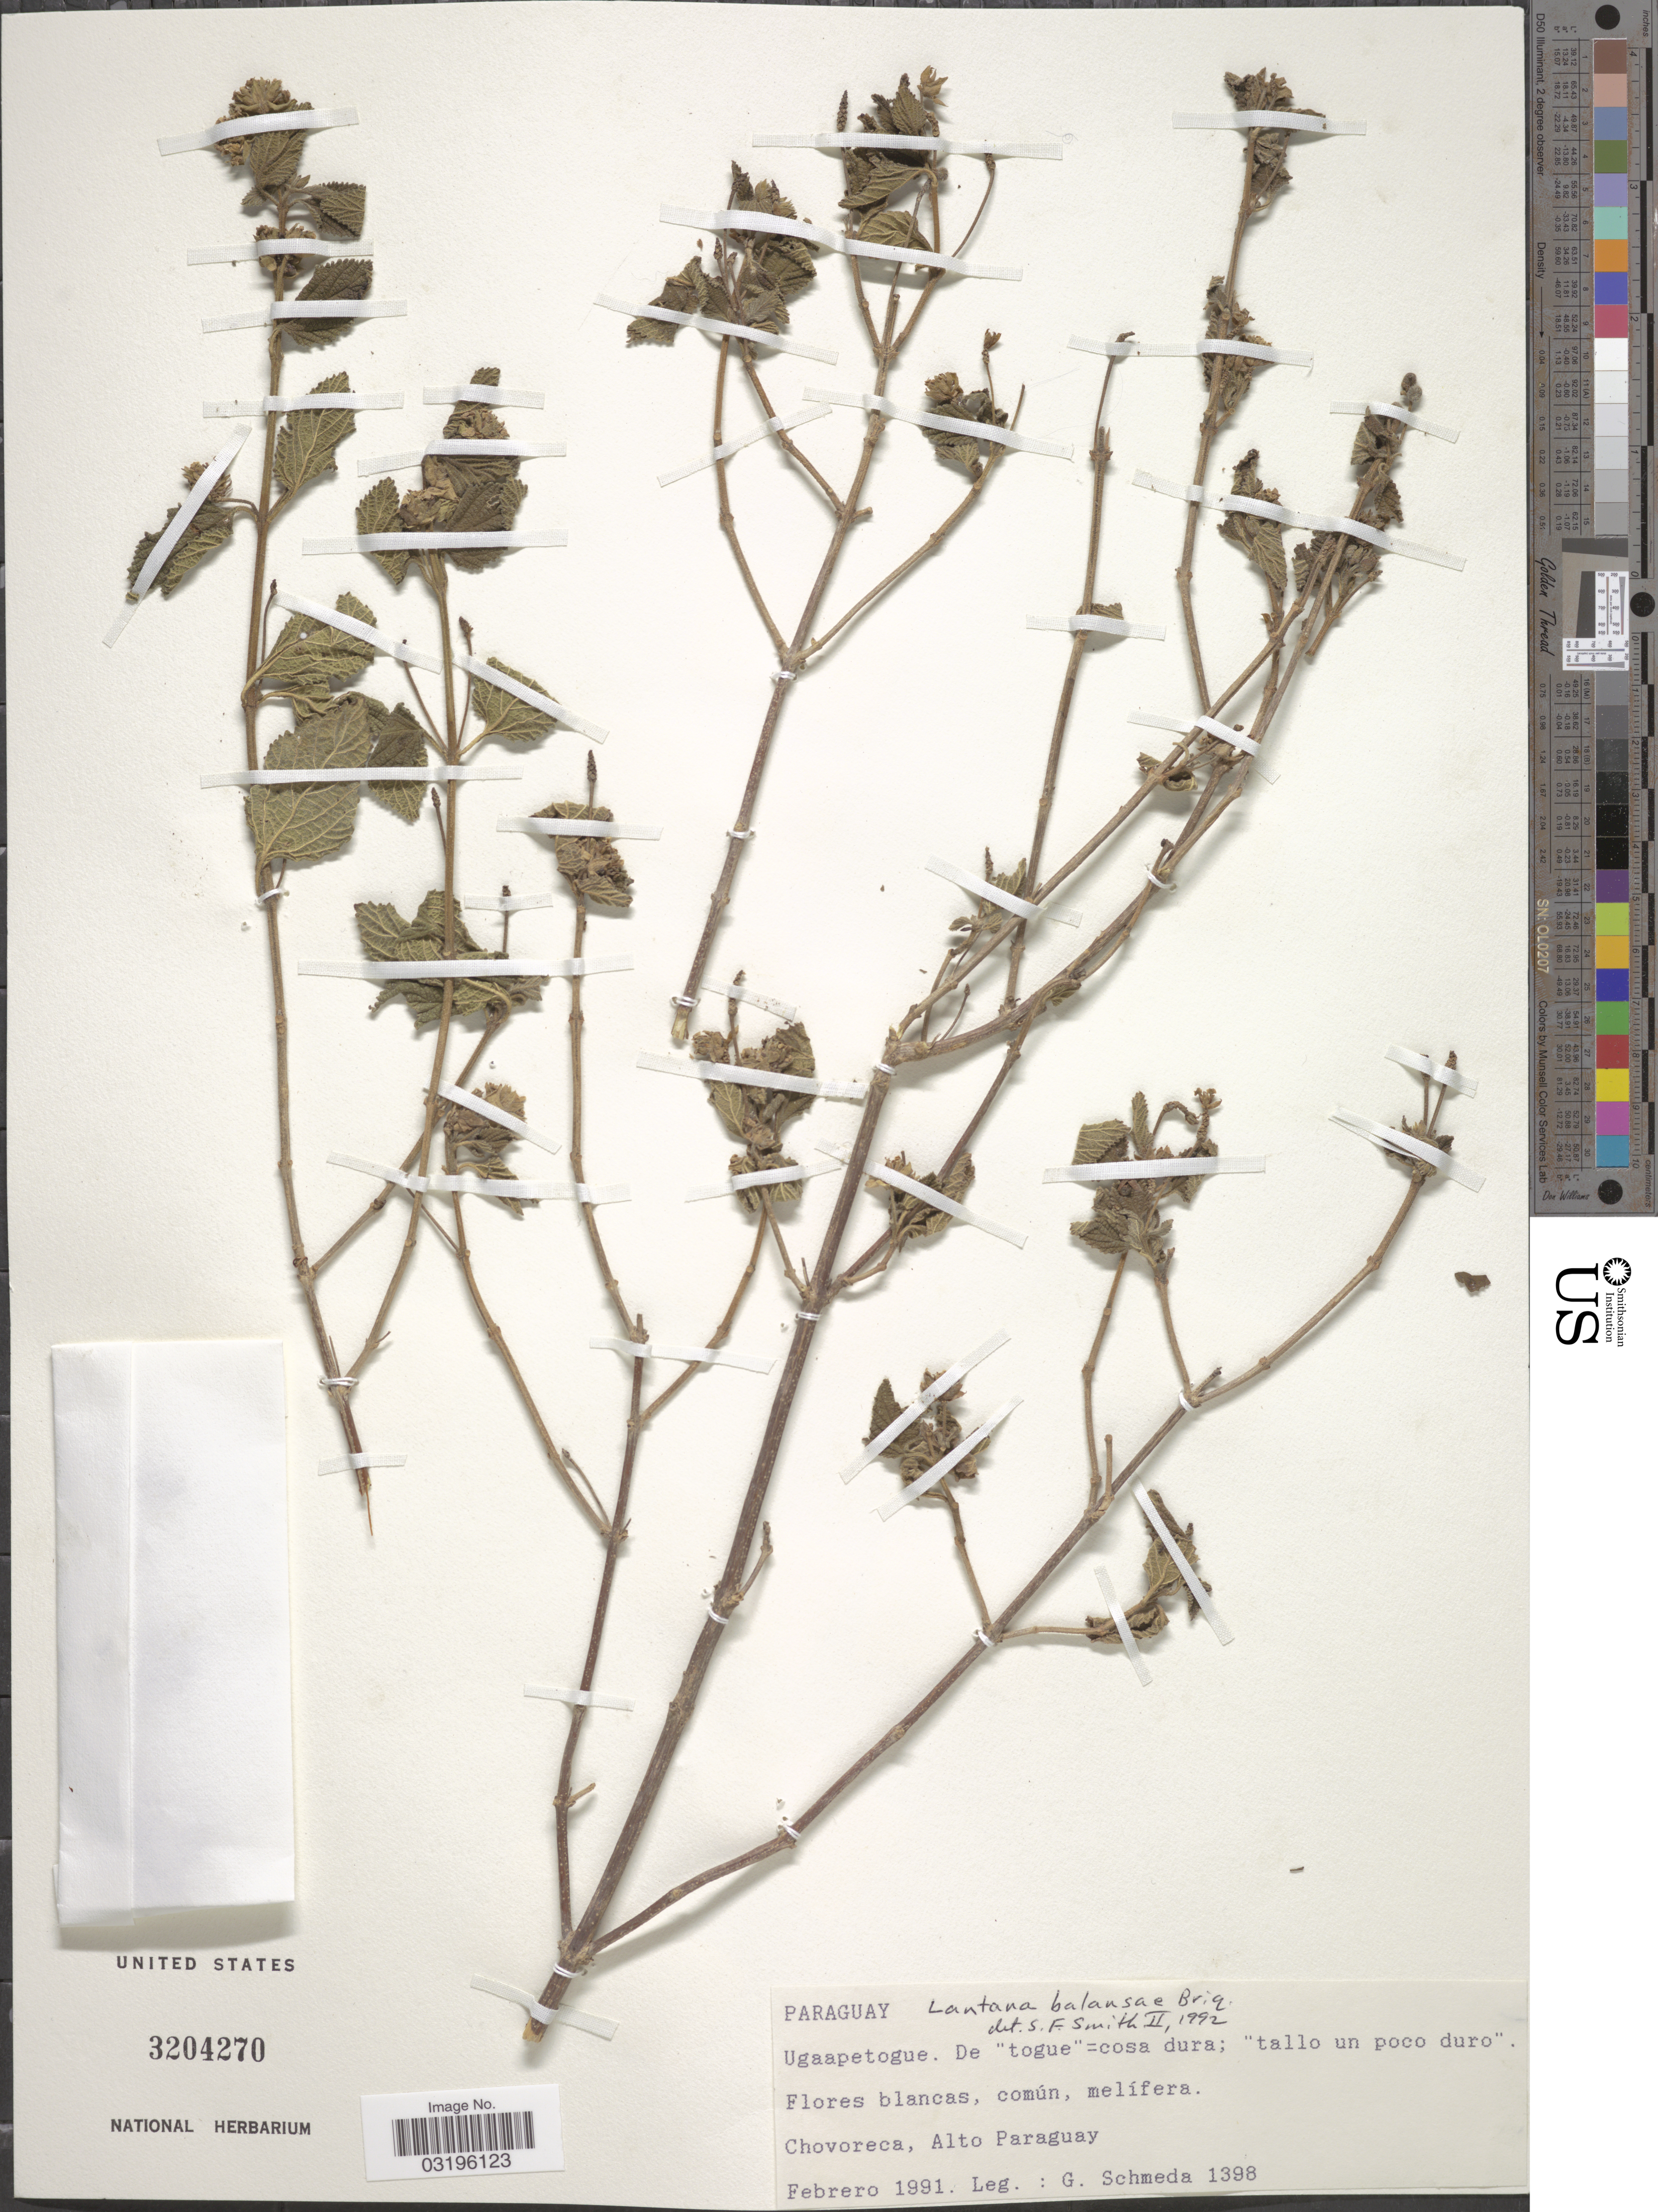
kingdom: Plantae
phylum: Tracheophyta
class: Magnoliopsida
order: Lamiales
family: Verbenaceae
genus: Lantana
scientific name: Lantana balansae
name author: Briq.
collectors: G. Schmeda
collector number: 1398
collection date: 1991-02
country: Paraguay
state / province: Alto Paraguay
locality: Ugaapetogue. Chovoreca.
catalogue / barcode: US 3204270